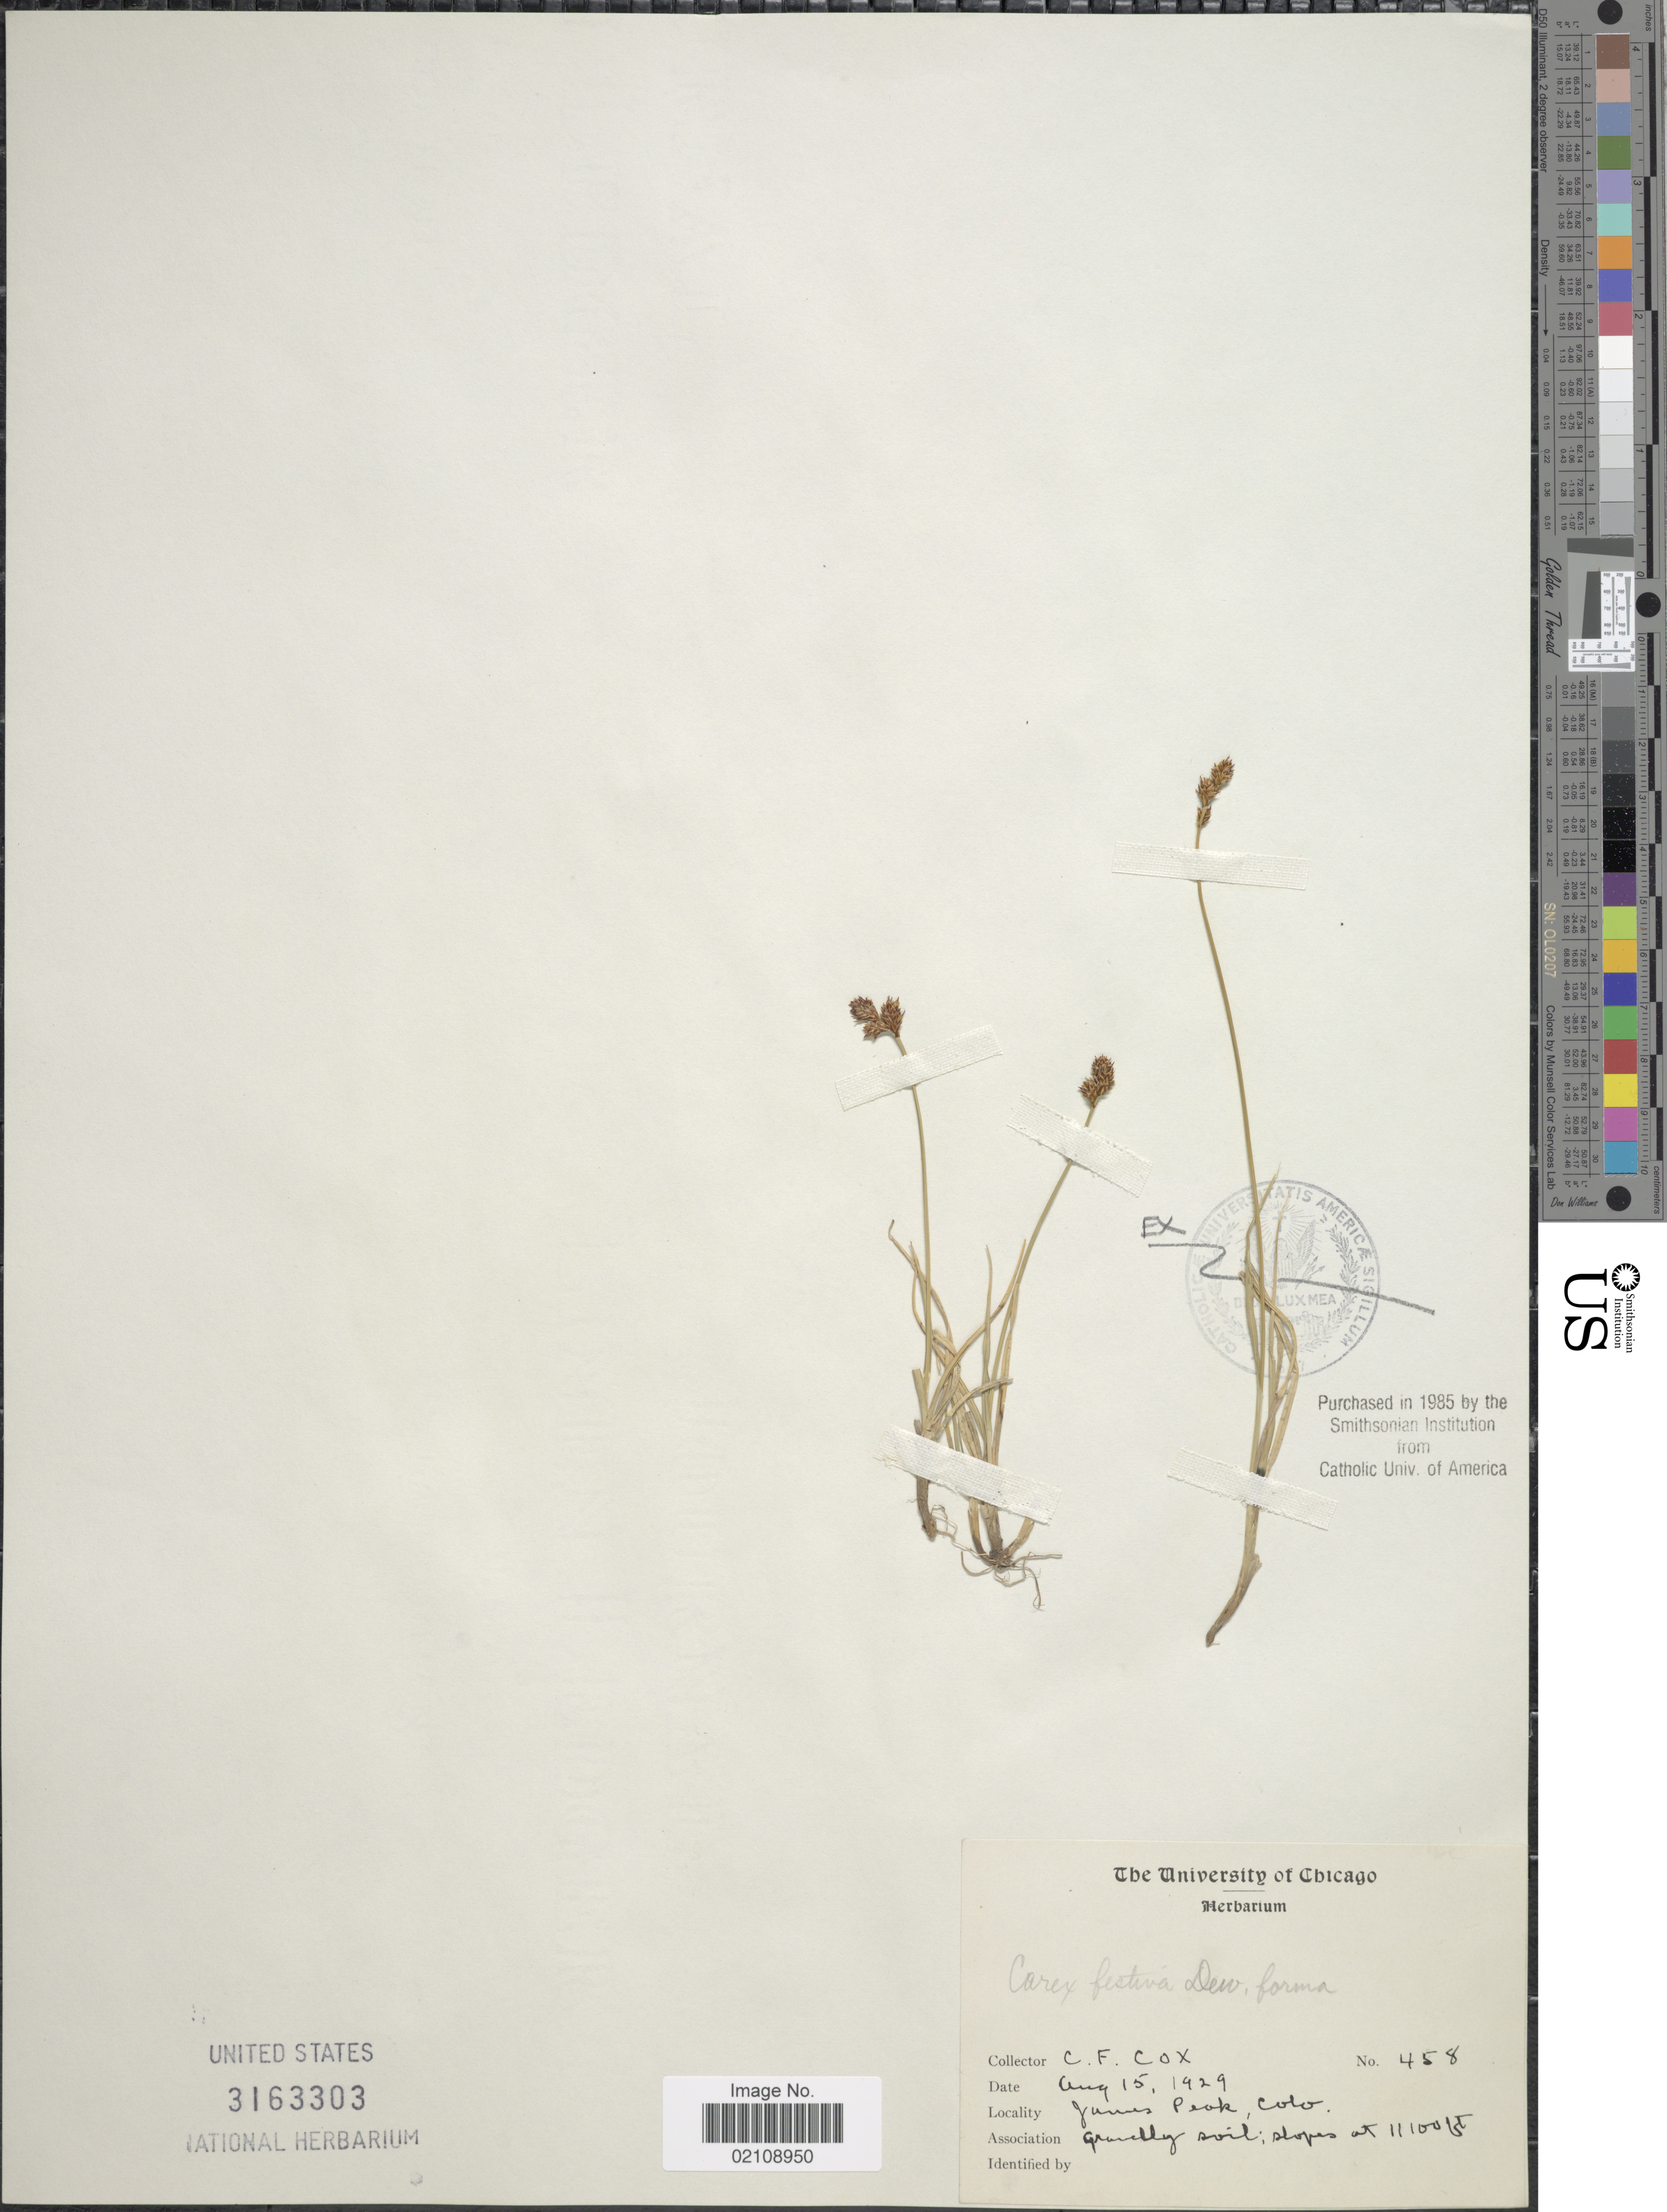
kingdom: Plantae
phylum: Tracheophyta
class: Liliopsida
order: Poales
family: Cyperaceae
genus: Carex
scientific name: Carex lachenalii subsp. lachenalii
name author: Schkuhr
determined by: Maguilla, E.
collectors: C. Cox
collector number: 458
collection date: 1929-08-15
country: United States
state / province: Colorado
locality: James Peak, Colo.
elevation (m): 3383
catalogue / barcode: US 3163303